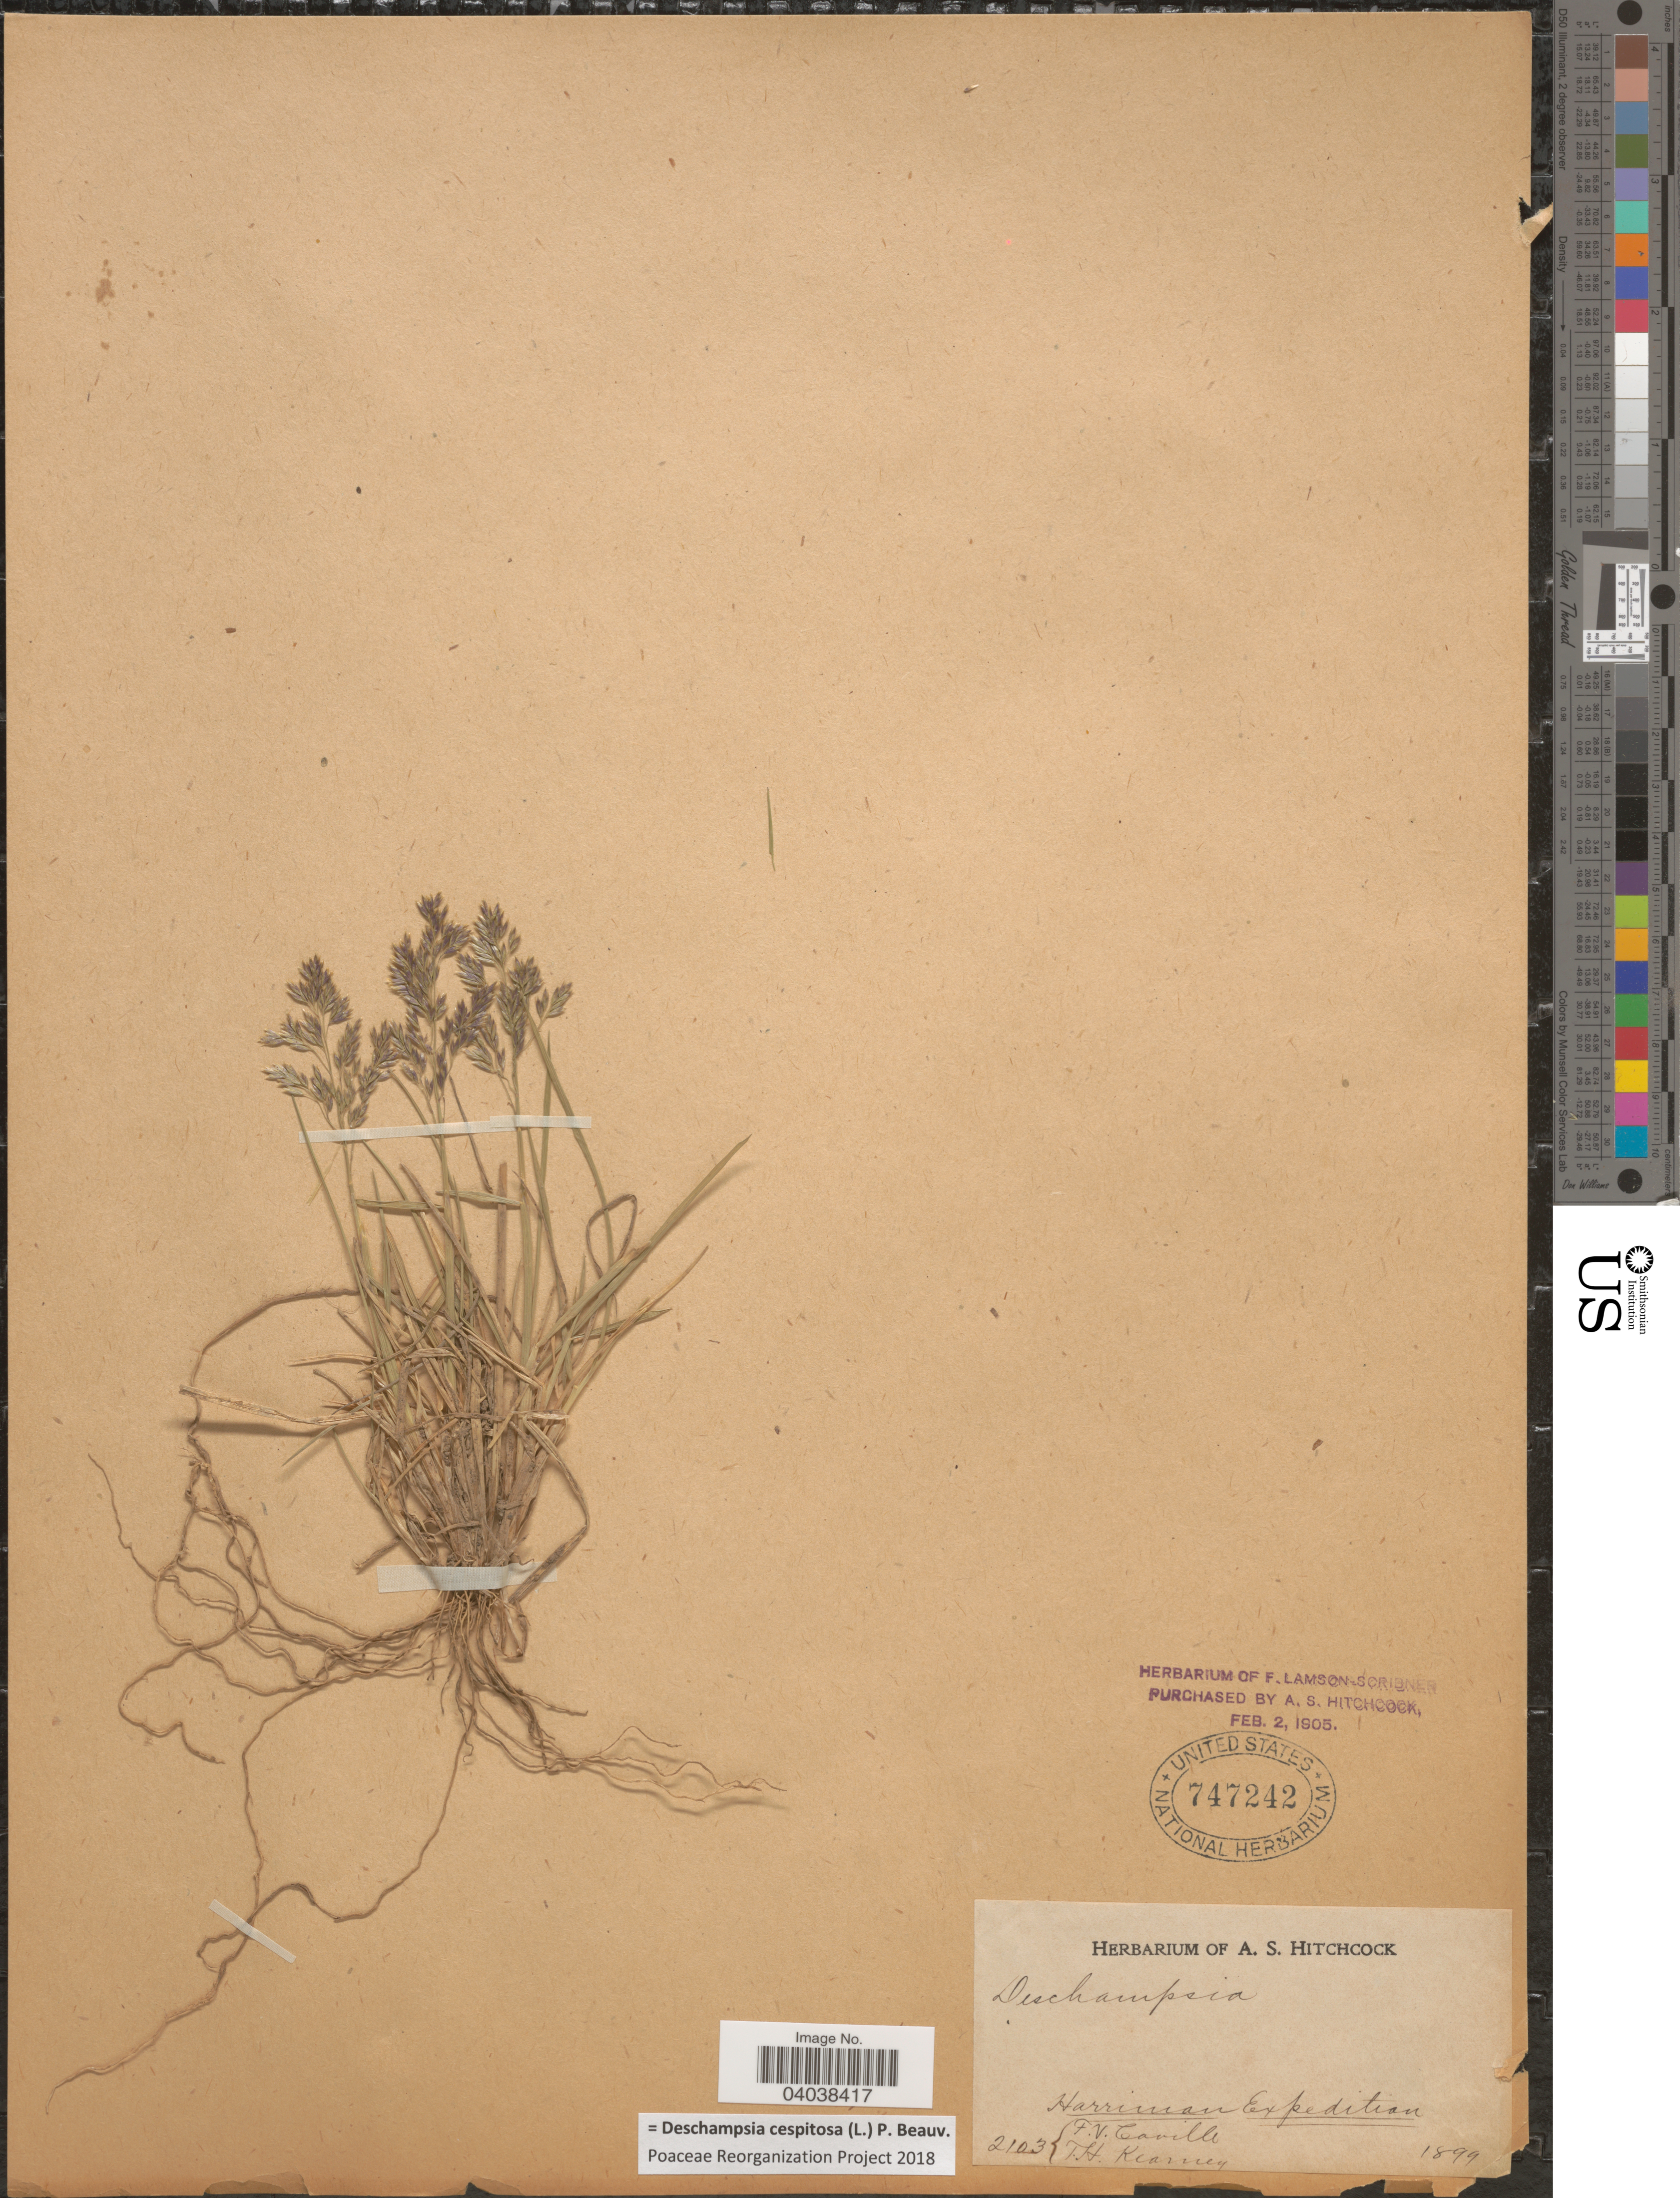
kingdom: Plantae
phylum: Tracheophyta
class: Liliopsida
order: Poales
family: Poaceae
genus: Deschampsia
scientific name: Deschampsia cespitosa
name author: (L.) P. Beauv.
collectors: F. V. Coville & T. H. Kearney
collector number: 2103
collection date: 1899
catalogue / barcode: US 747242